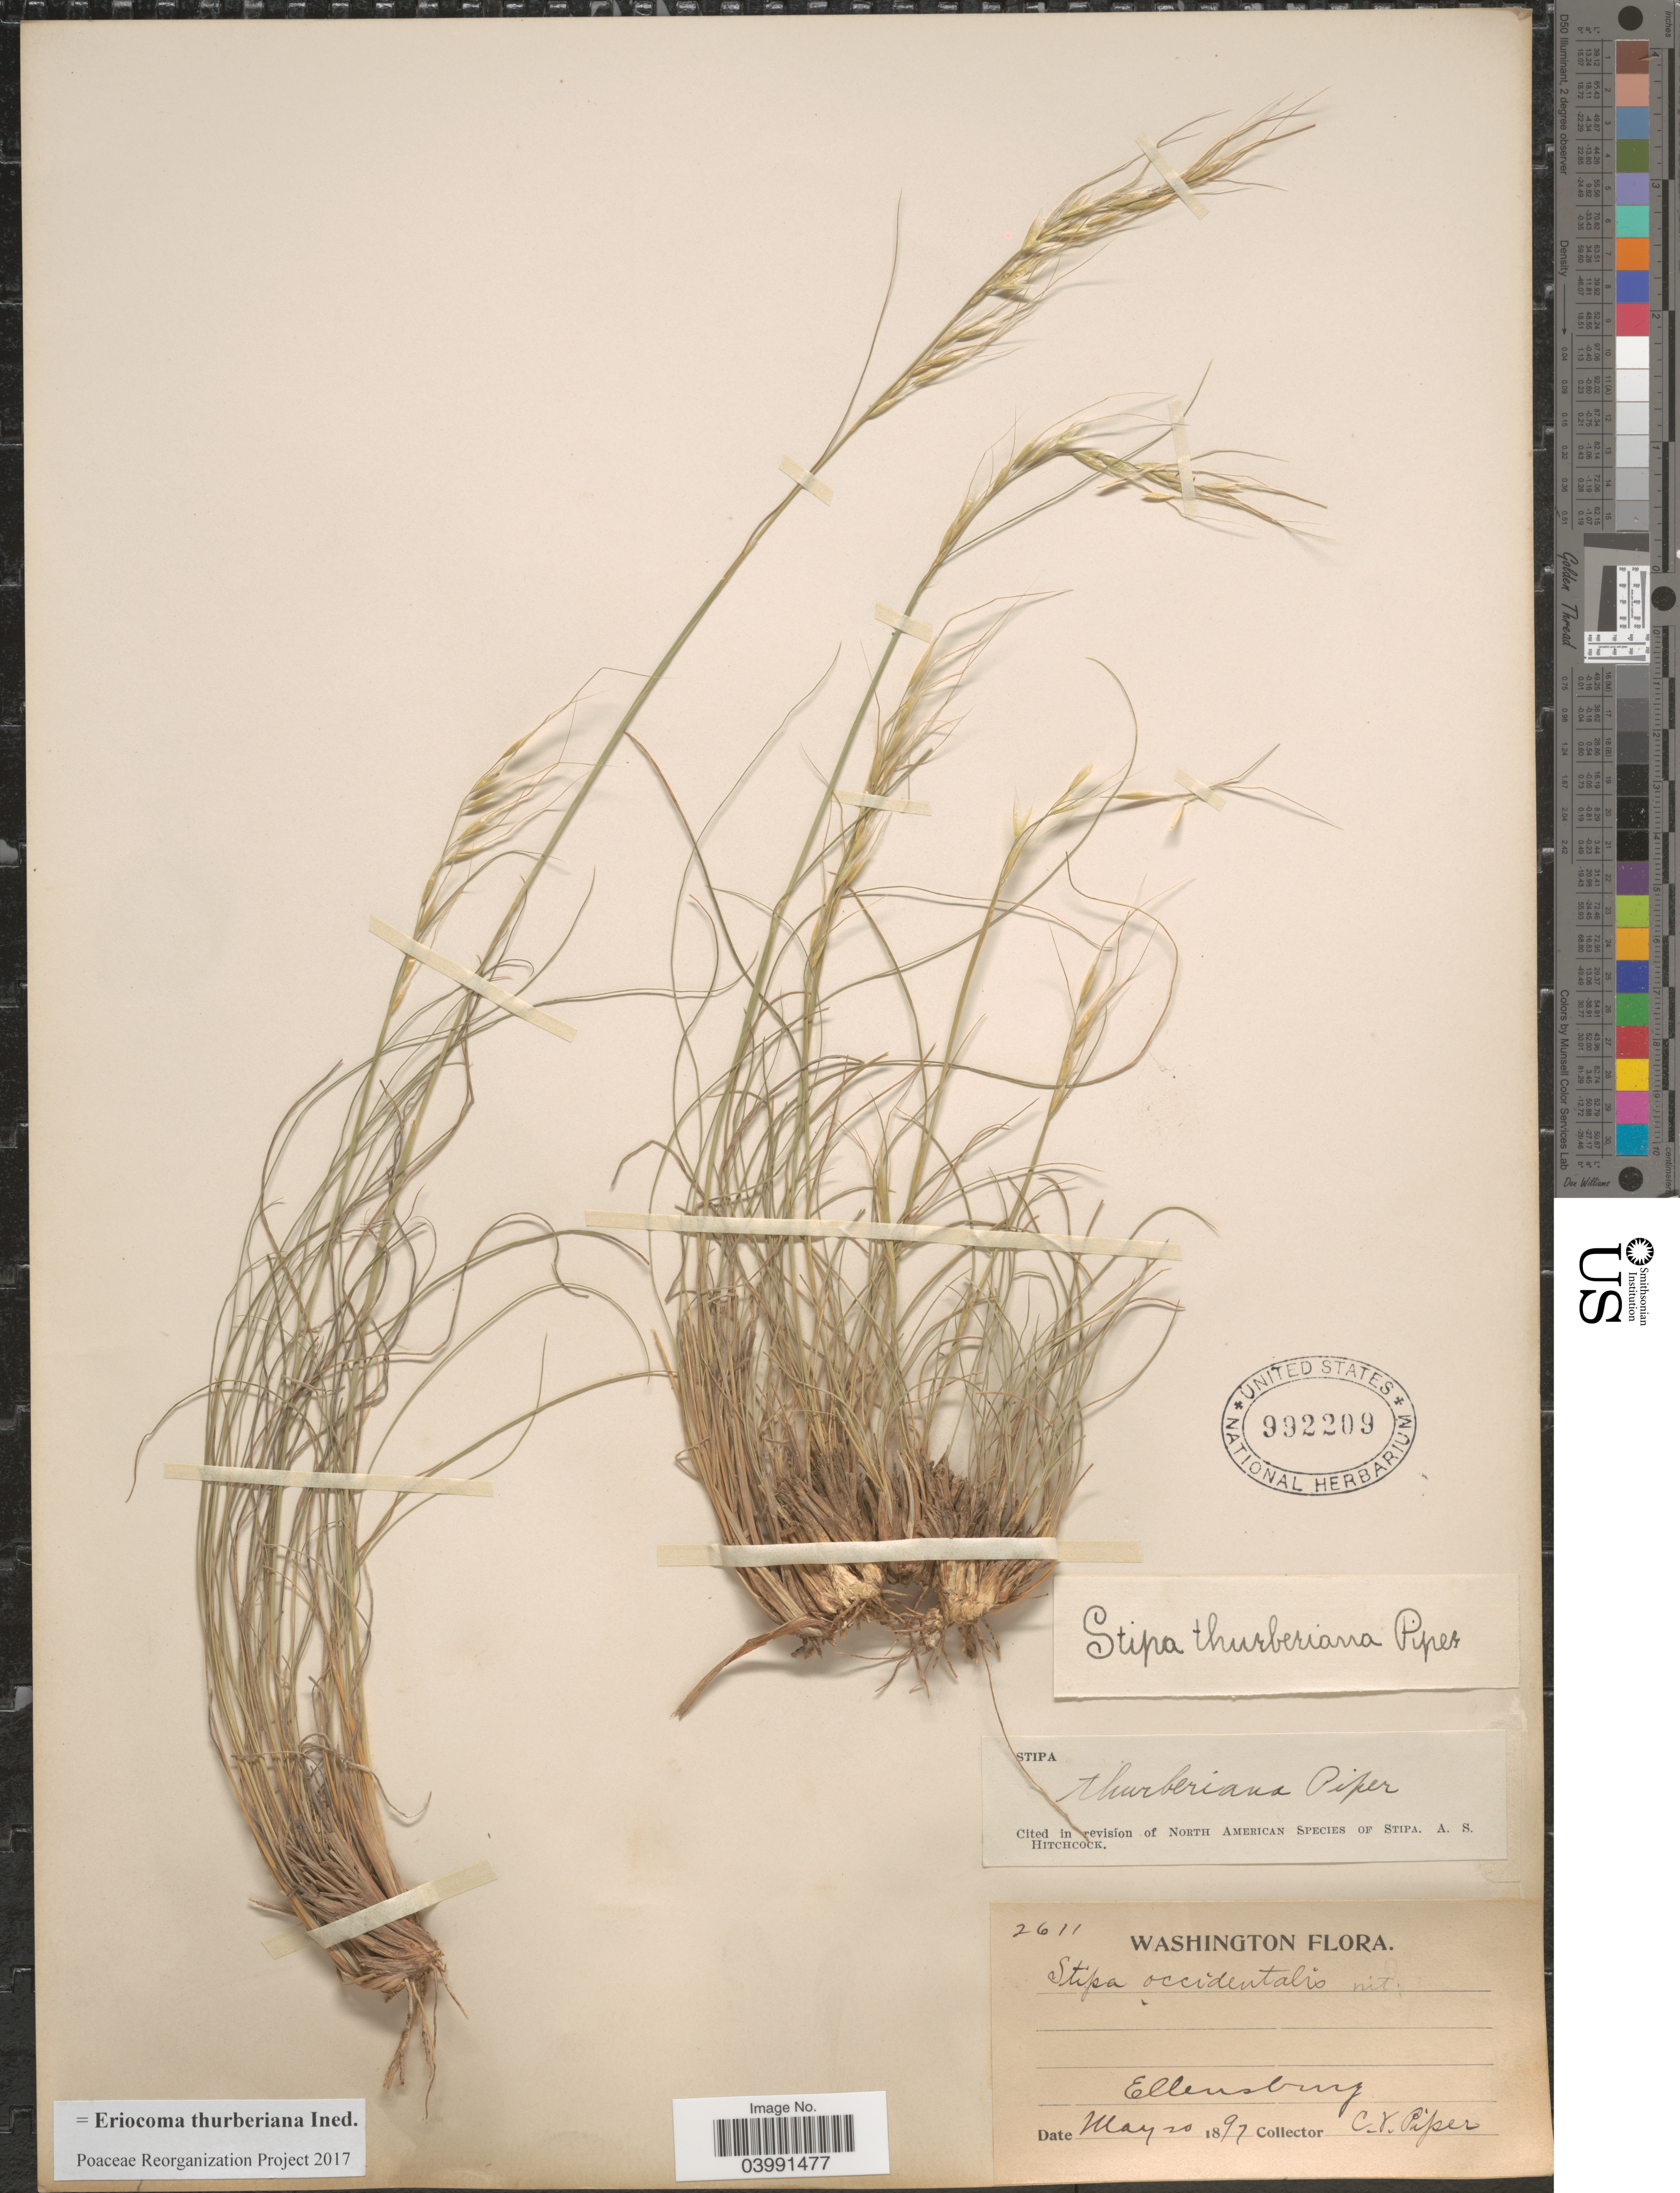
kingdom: Plantae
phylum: Tracheophyta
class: Liliopsida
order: Poales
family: Poaceae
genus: Eriocoma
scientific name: Eriocoma thurberiana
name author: (Piper) Romasch.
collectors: C. V. Piper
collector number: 2611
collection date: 1897-05-20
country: United States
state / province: Washington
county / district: Kittitas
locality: Ellensburg.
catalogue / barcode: US 992209